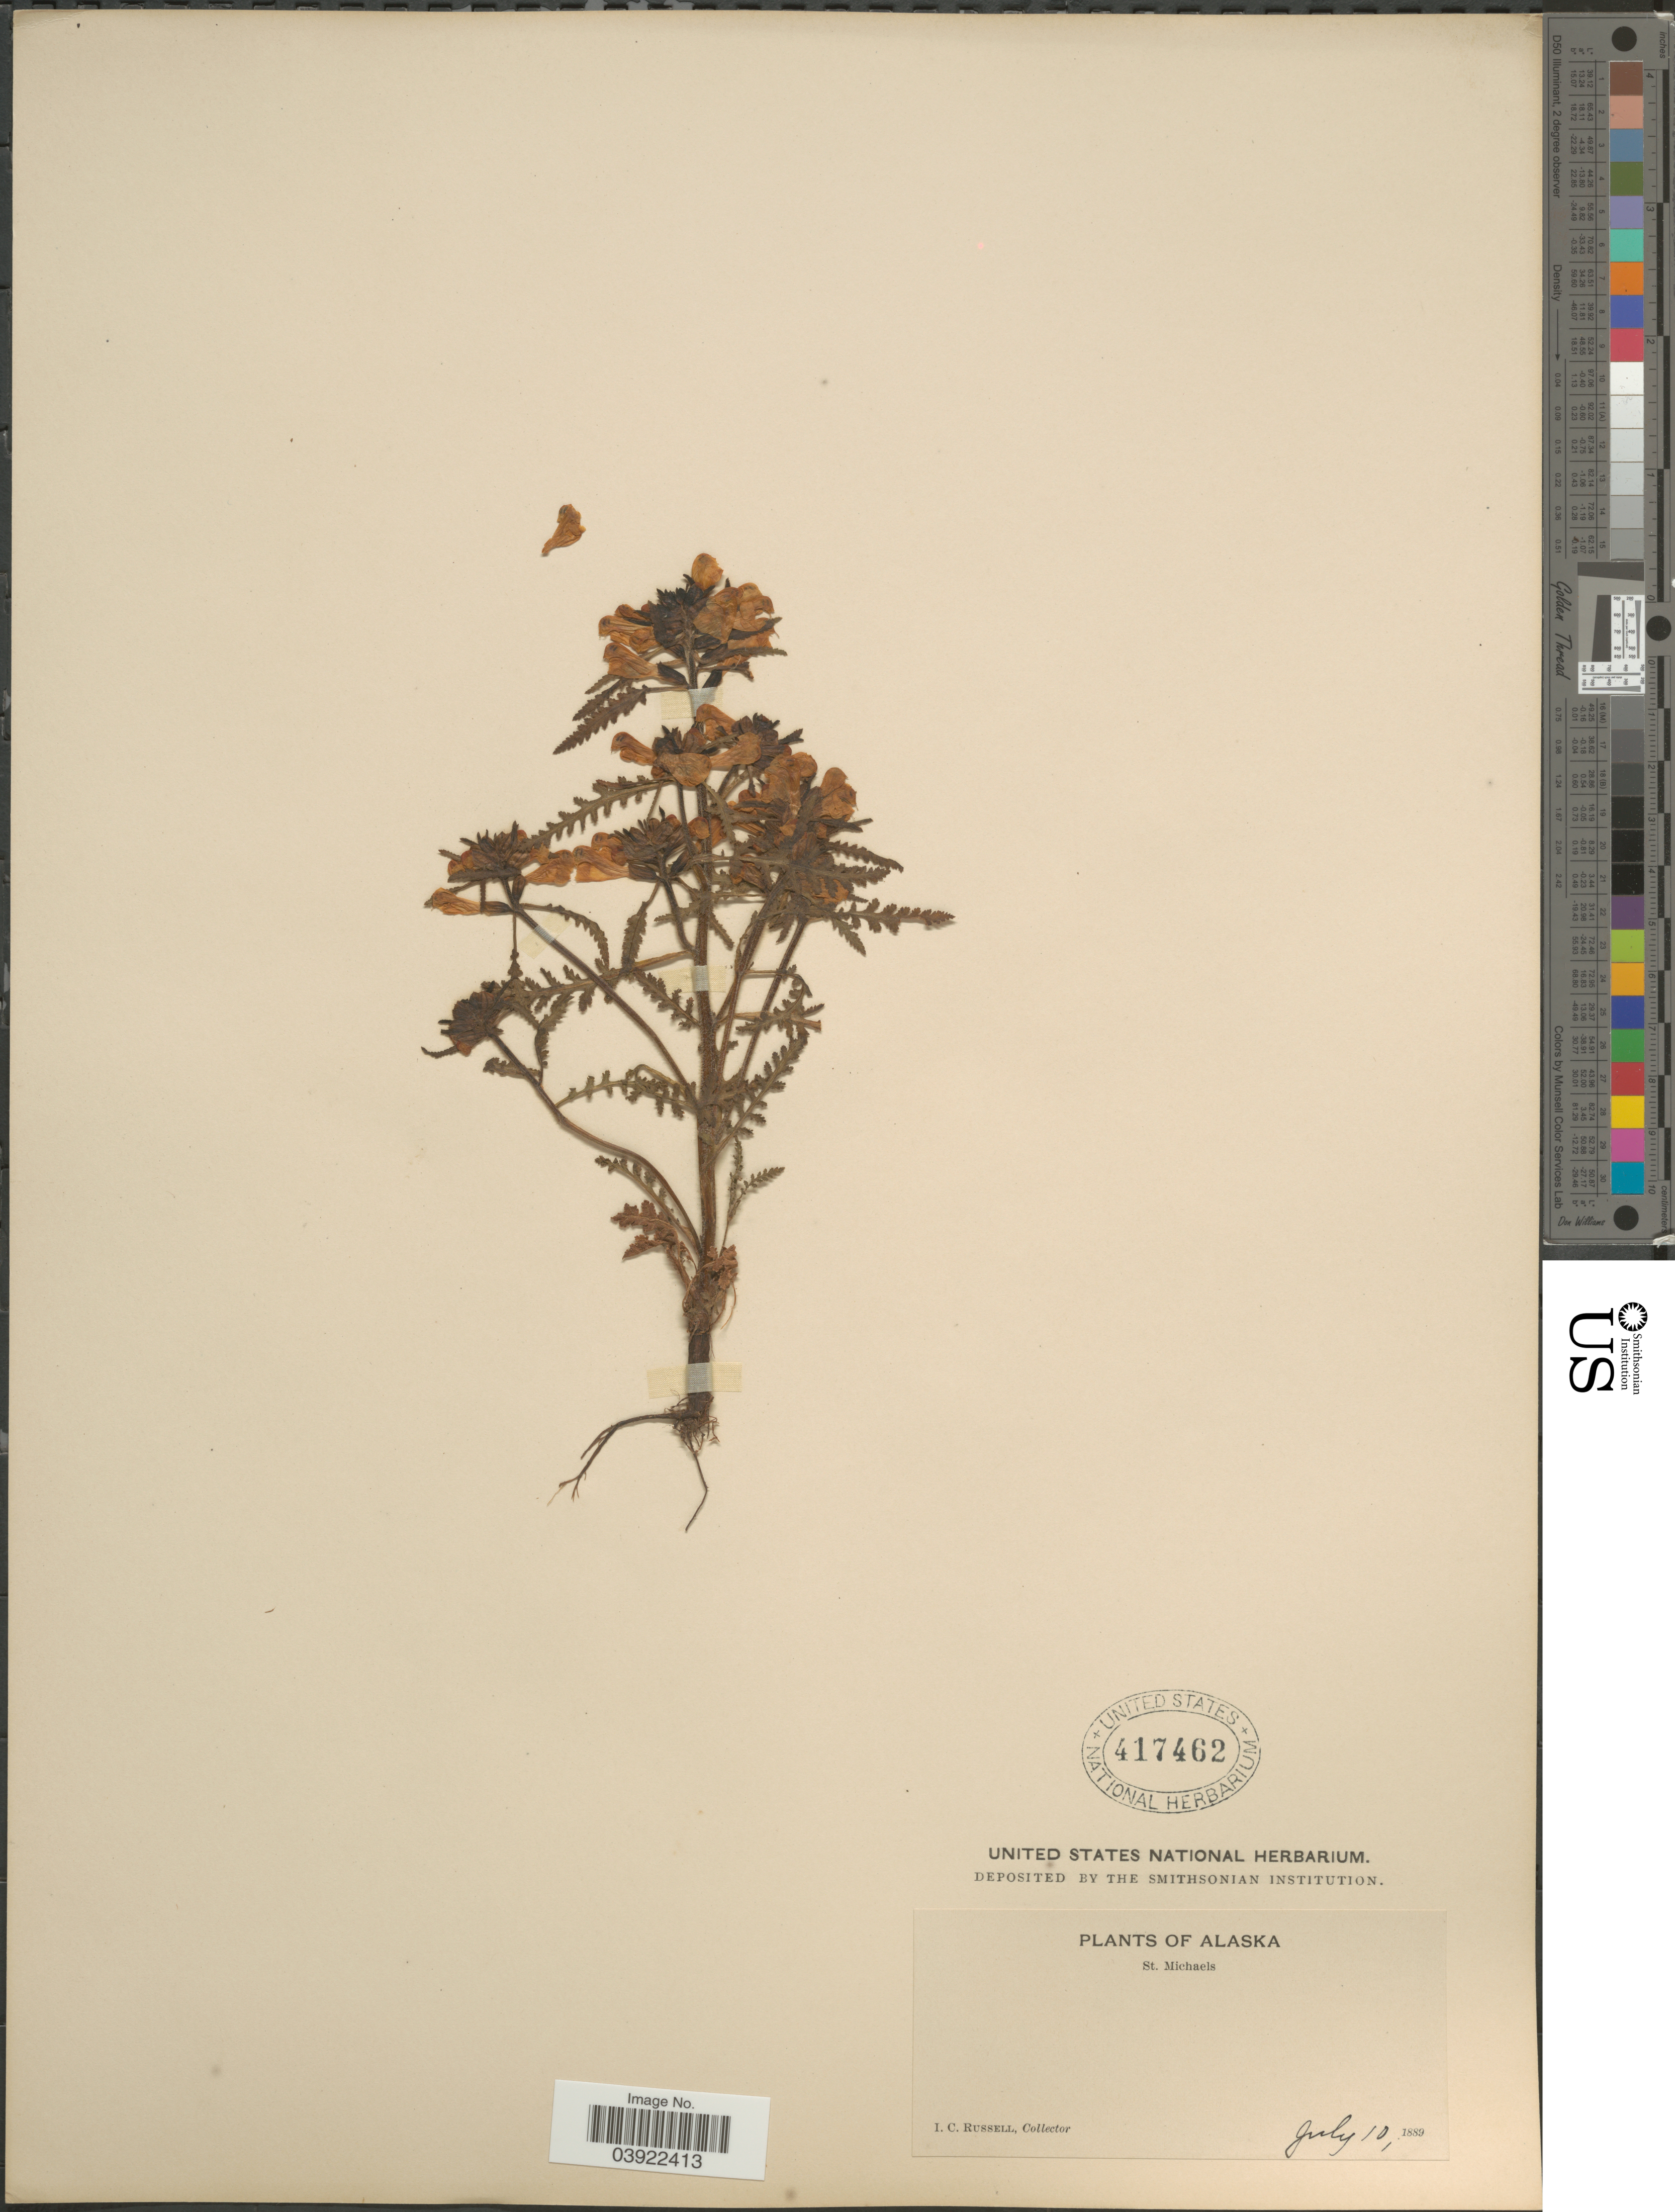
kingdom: Plantae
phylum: Tracheophyta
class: Magnoliopsida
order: Lamiales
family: Orobanchaceae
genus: Pedicularis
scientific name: Pedicularis labradorica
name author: Wirsing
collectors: I. C. Russell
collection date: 1889-07-10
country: United States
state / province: Alaska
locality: St. Michaels.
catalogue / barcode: US 417462